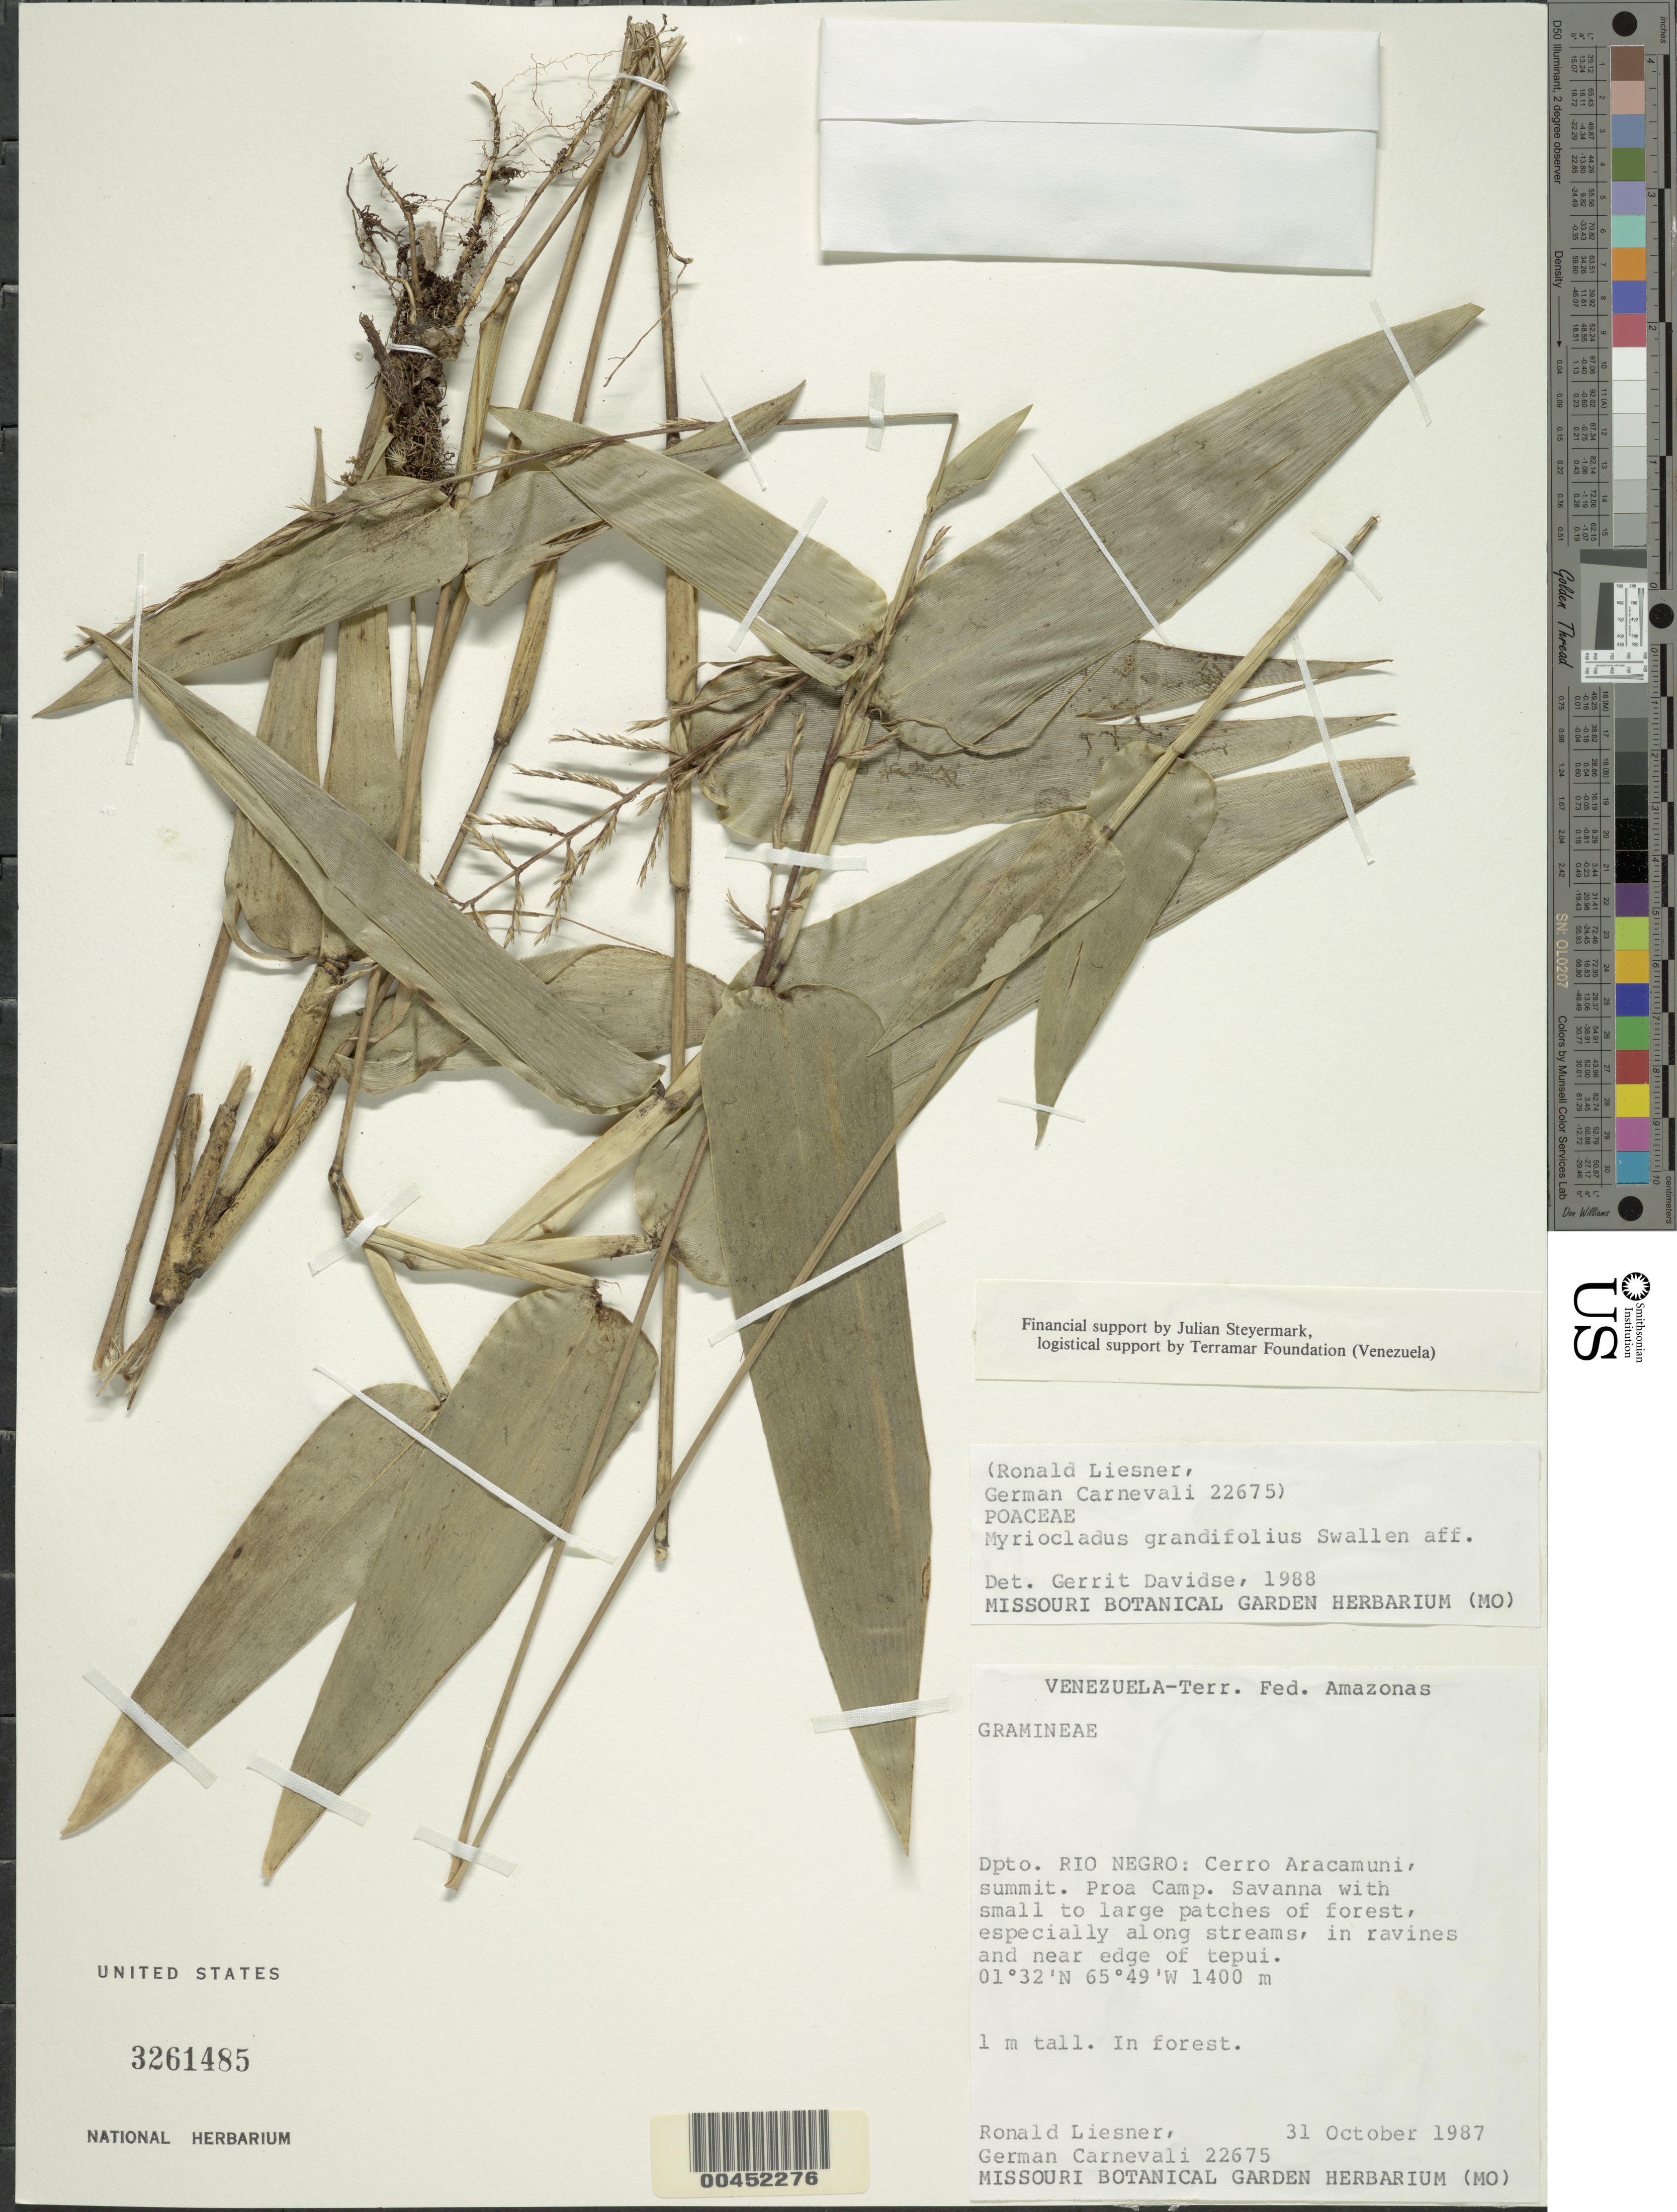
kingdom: Plantae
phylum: Tracheophyta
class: Liliopsida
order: Poales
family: Poaceae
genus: Myriocladus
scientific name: Myriocladus grandifolius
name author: Swallen in Maguire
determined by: Davidse, Gerrit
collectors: R. L. Liesner & G. Carnevali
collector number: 22675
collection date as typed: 31 Oct 1987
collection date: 1987-10-31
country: Venezuela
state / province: Amazonas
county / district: Rio Negro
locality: Cerro aracamuni, summit. proa camp.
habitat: Savanna with small to large patches of forest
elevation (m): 1400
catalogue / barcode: US 3261485